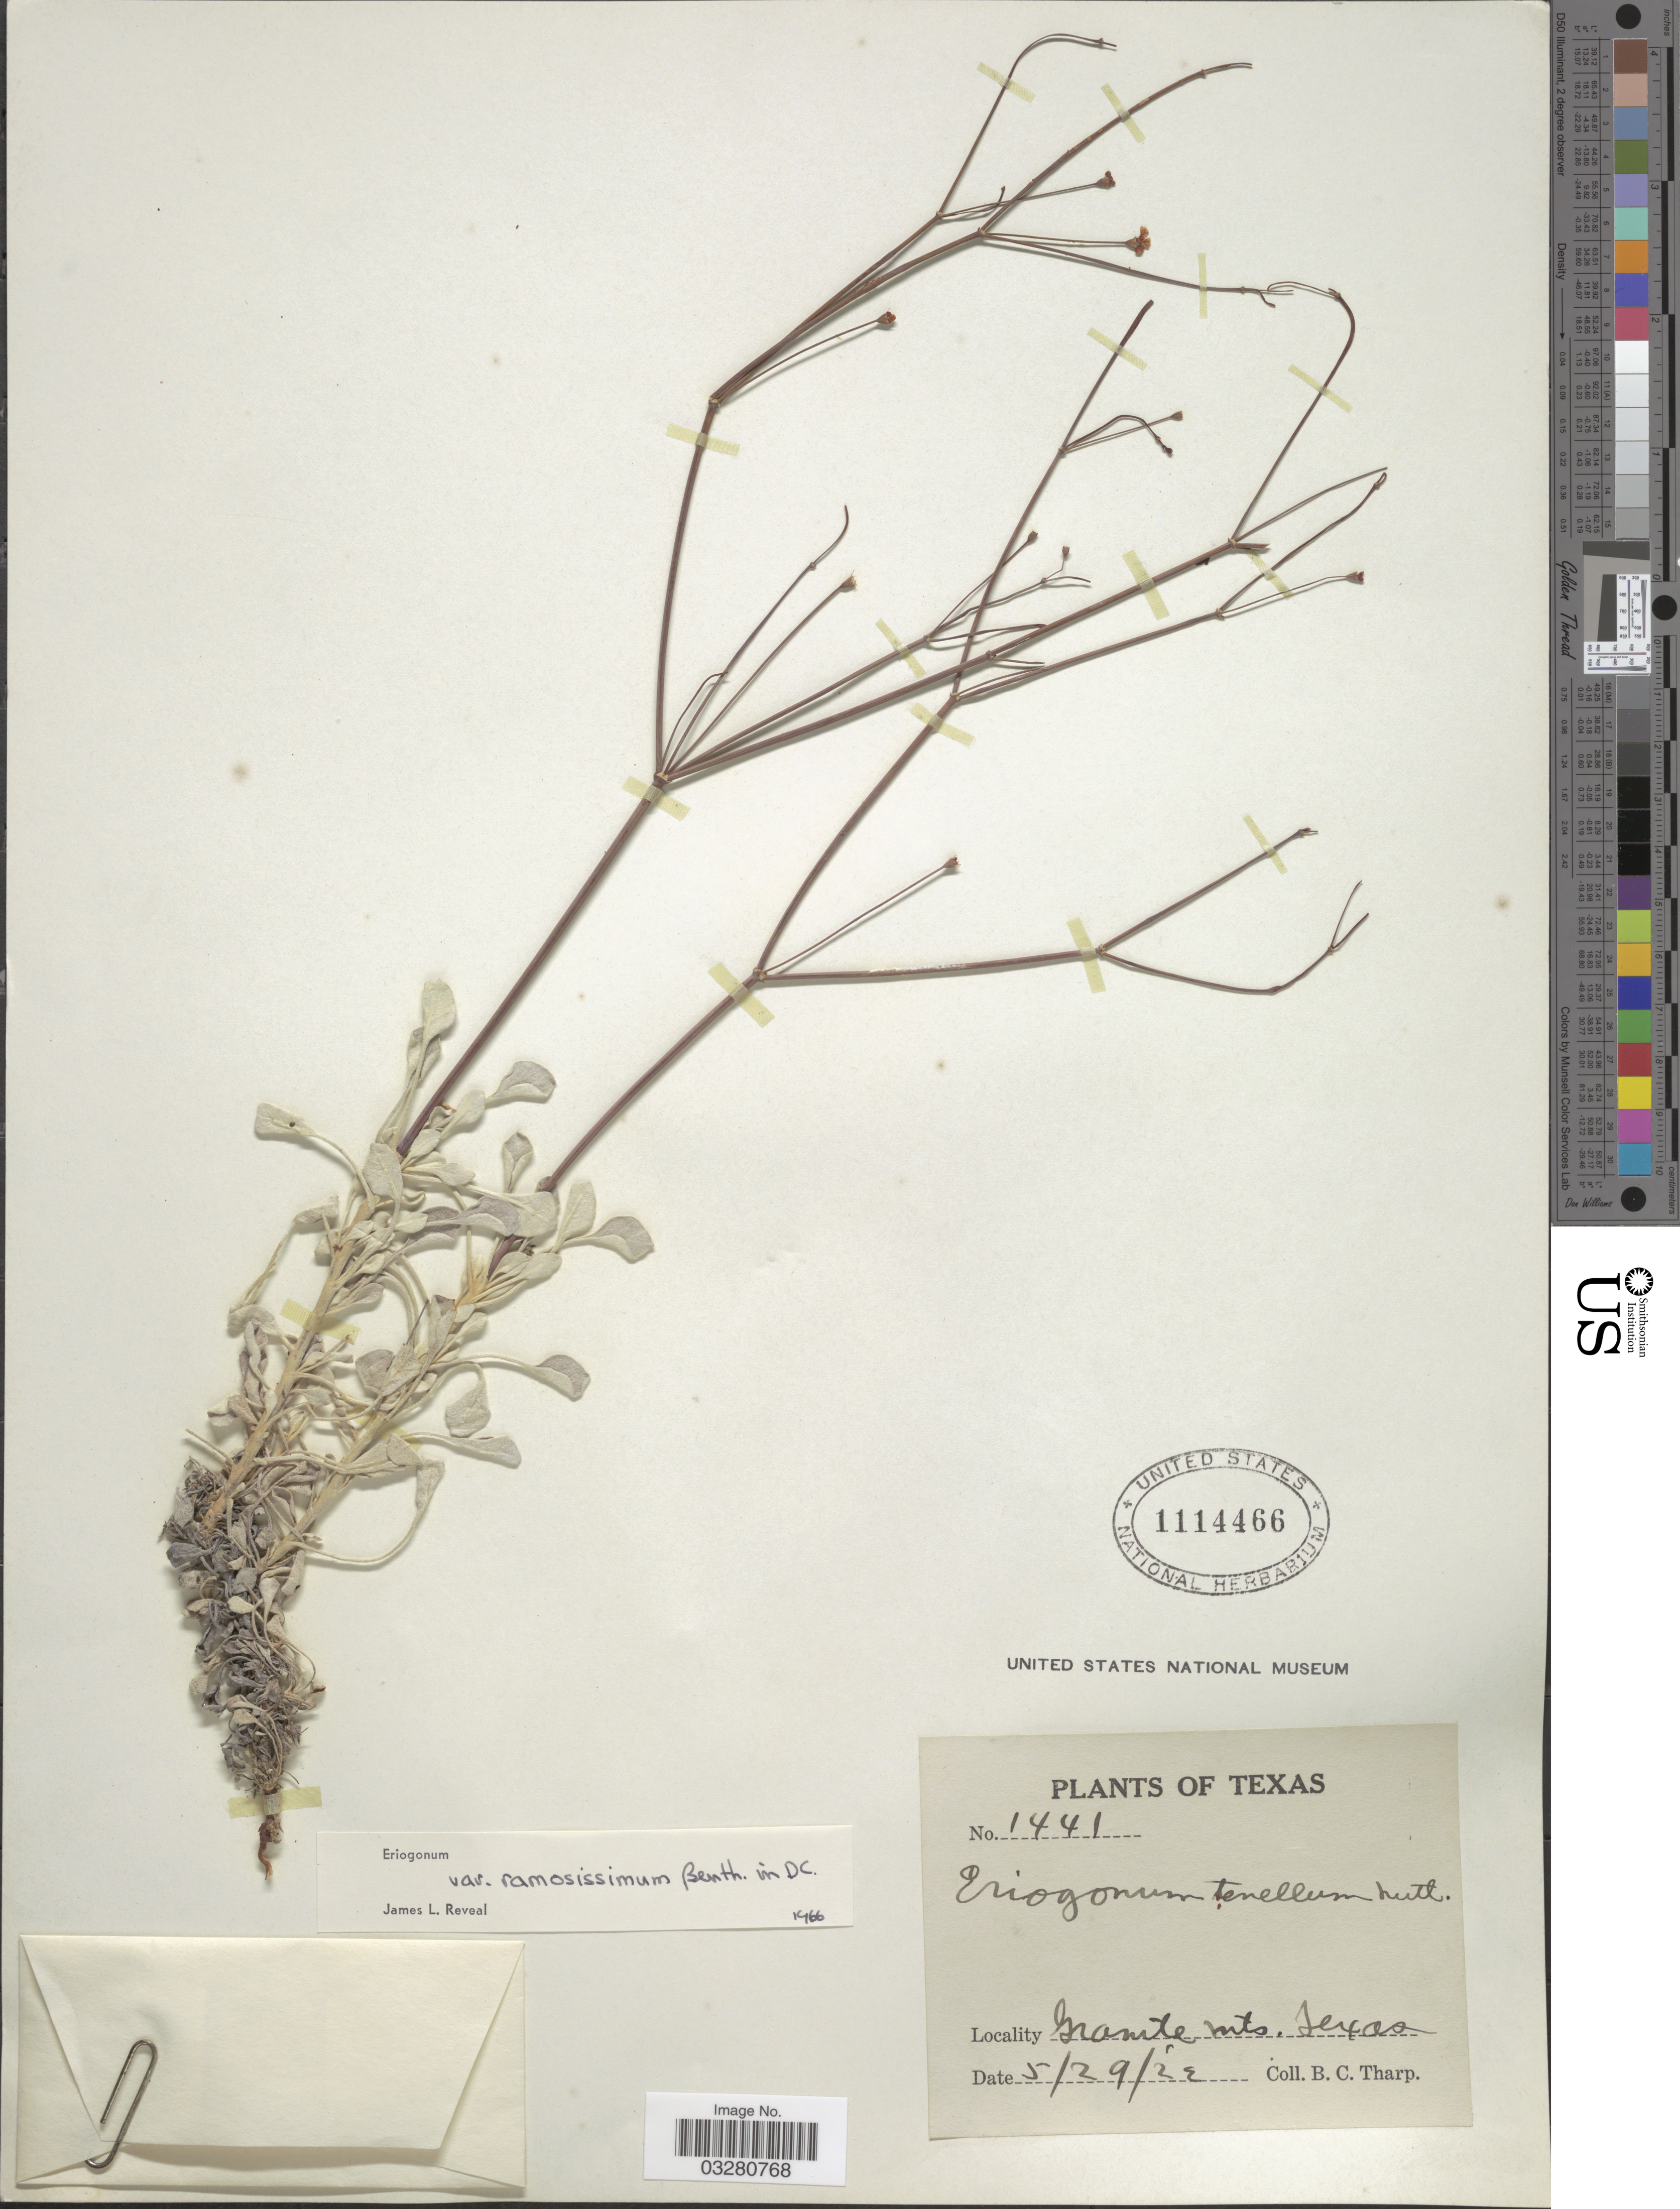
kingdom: Plantae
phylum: Tracheophyta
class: Magnoliopsida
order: Caryophyllales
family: Polygonaceae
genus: Eriogonum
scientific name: Eriogonum tenellum var. ramosissimum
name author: Benth. in DC.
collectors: B. C. Tharp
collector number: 1441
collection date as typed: Transcribed d/m/y: 29/5/22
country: United States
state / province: Texas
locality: Granite mts.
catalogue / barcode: US 1114466